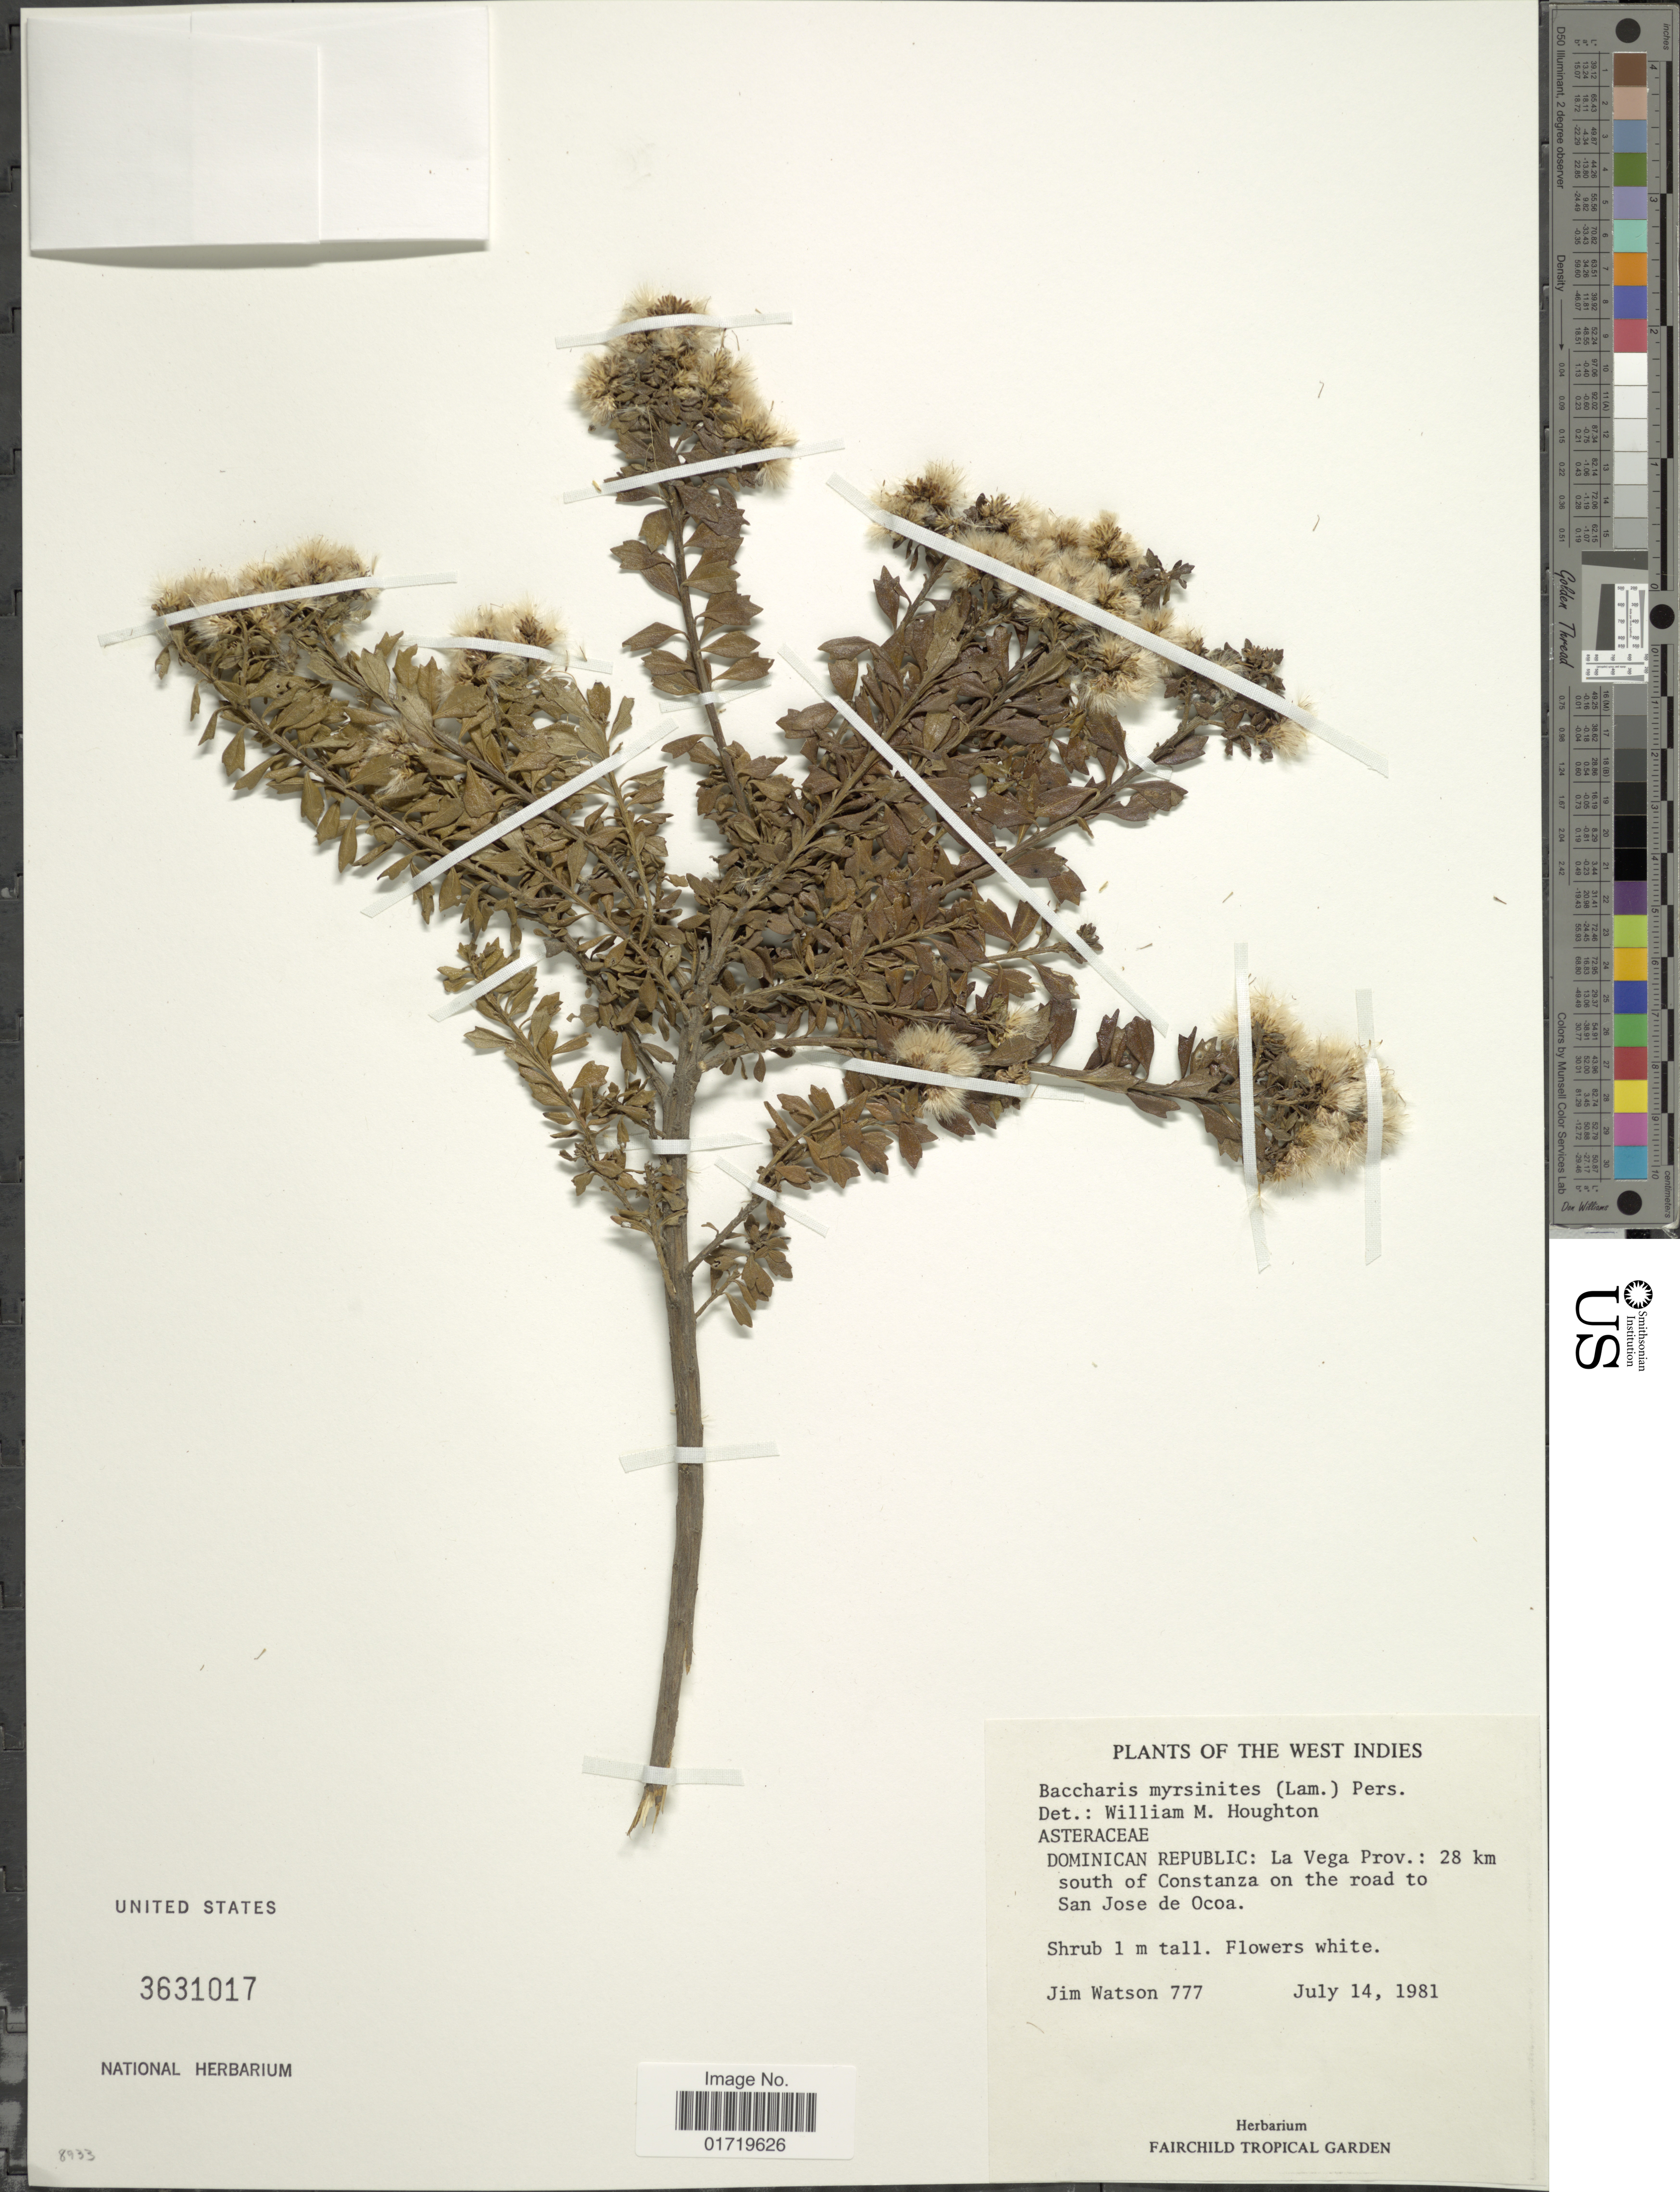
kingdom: Plantae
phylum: Tracheophyta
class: Magnoliopsida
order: Asterales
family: Asteraceae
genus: Baccharis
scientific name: Baccharis myrsinites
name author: Pers.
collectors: J. B. Watson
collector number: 777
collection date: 1981-07-14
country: Dominican Republic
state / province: La Vega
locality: La Vega Prov.: 28 km south of Constanza on the road to San Jose de Ocoa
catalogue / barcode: US 3631017